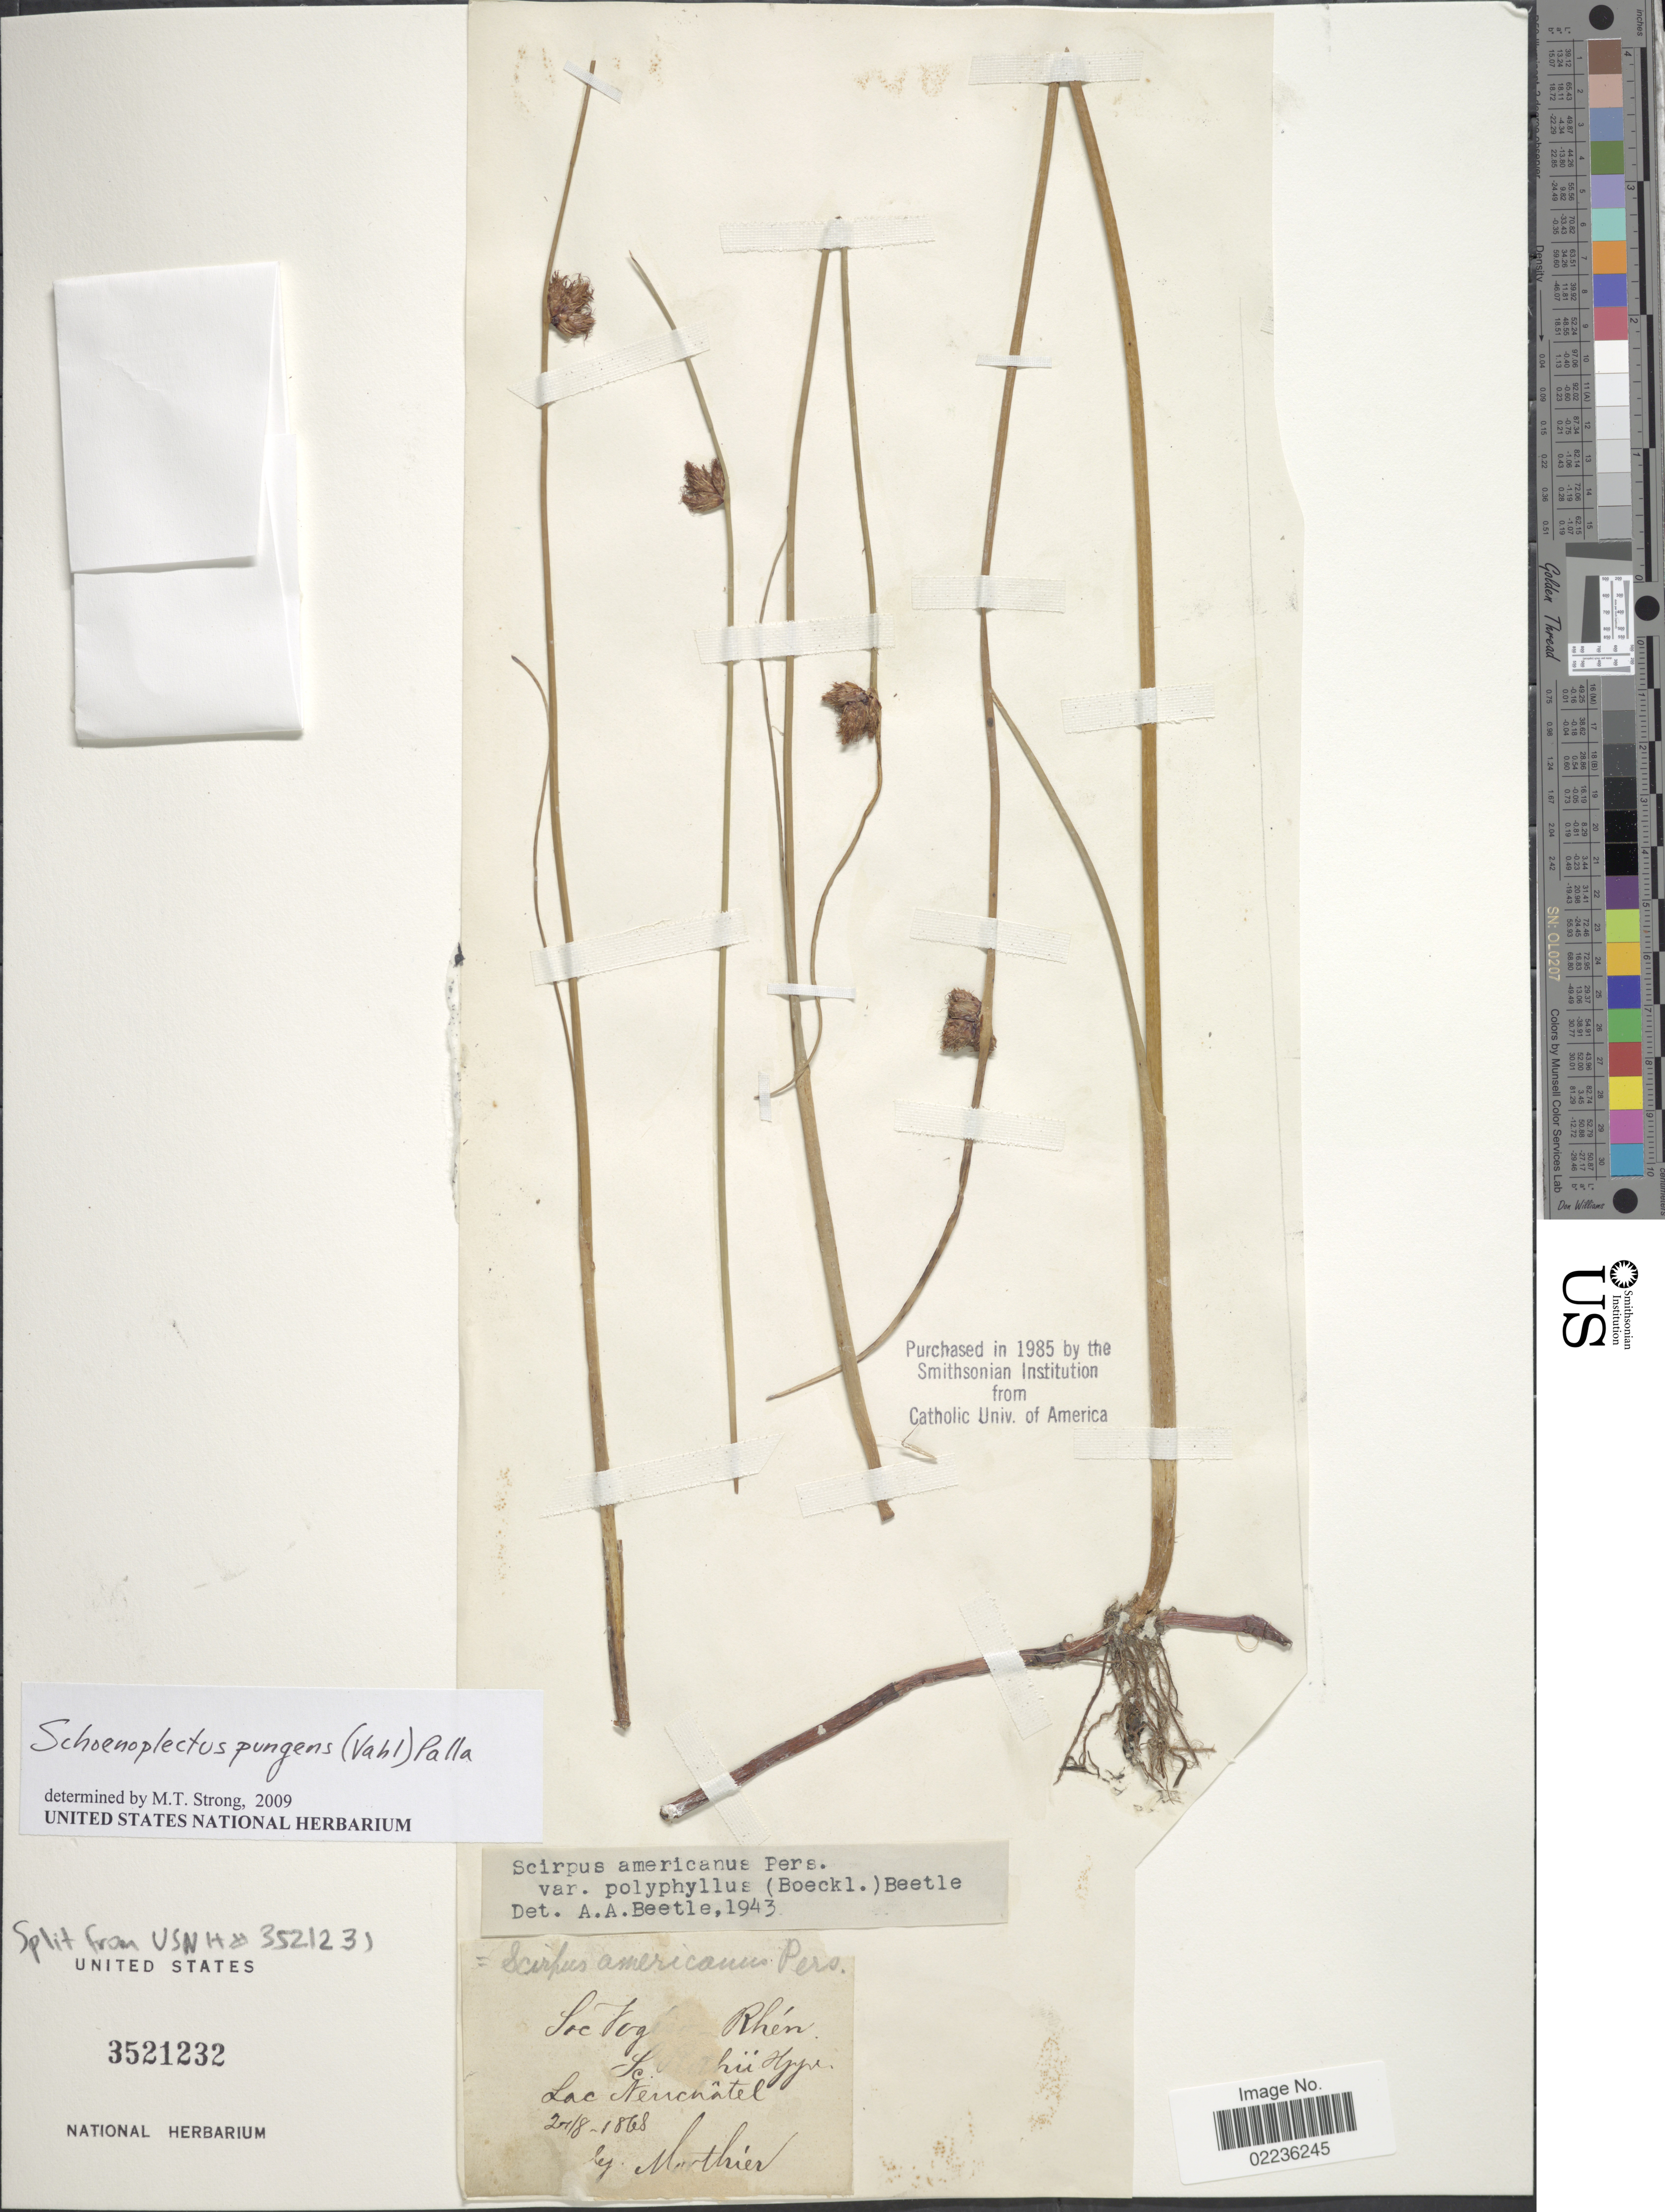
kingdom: Plantae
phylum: Tracheophyta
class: Liliopsida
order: Poales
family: Cyperaceae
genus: Schoenoplectus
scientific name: Schoenoplectus pungens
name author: (Vahl) Palla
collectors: Morthier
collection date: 1868-08-21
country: Switzerland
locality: [illegible text] Loc Neuchâtel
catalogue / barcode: US 3521232